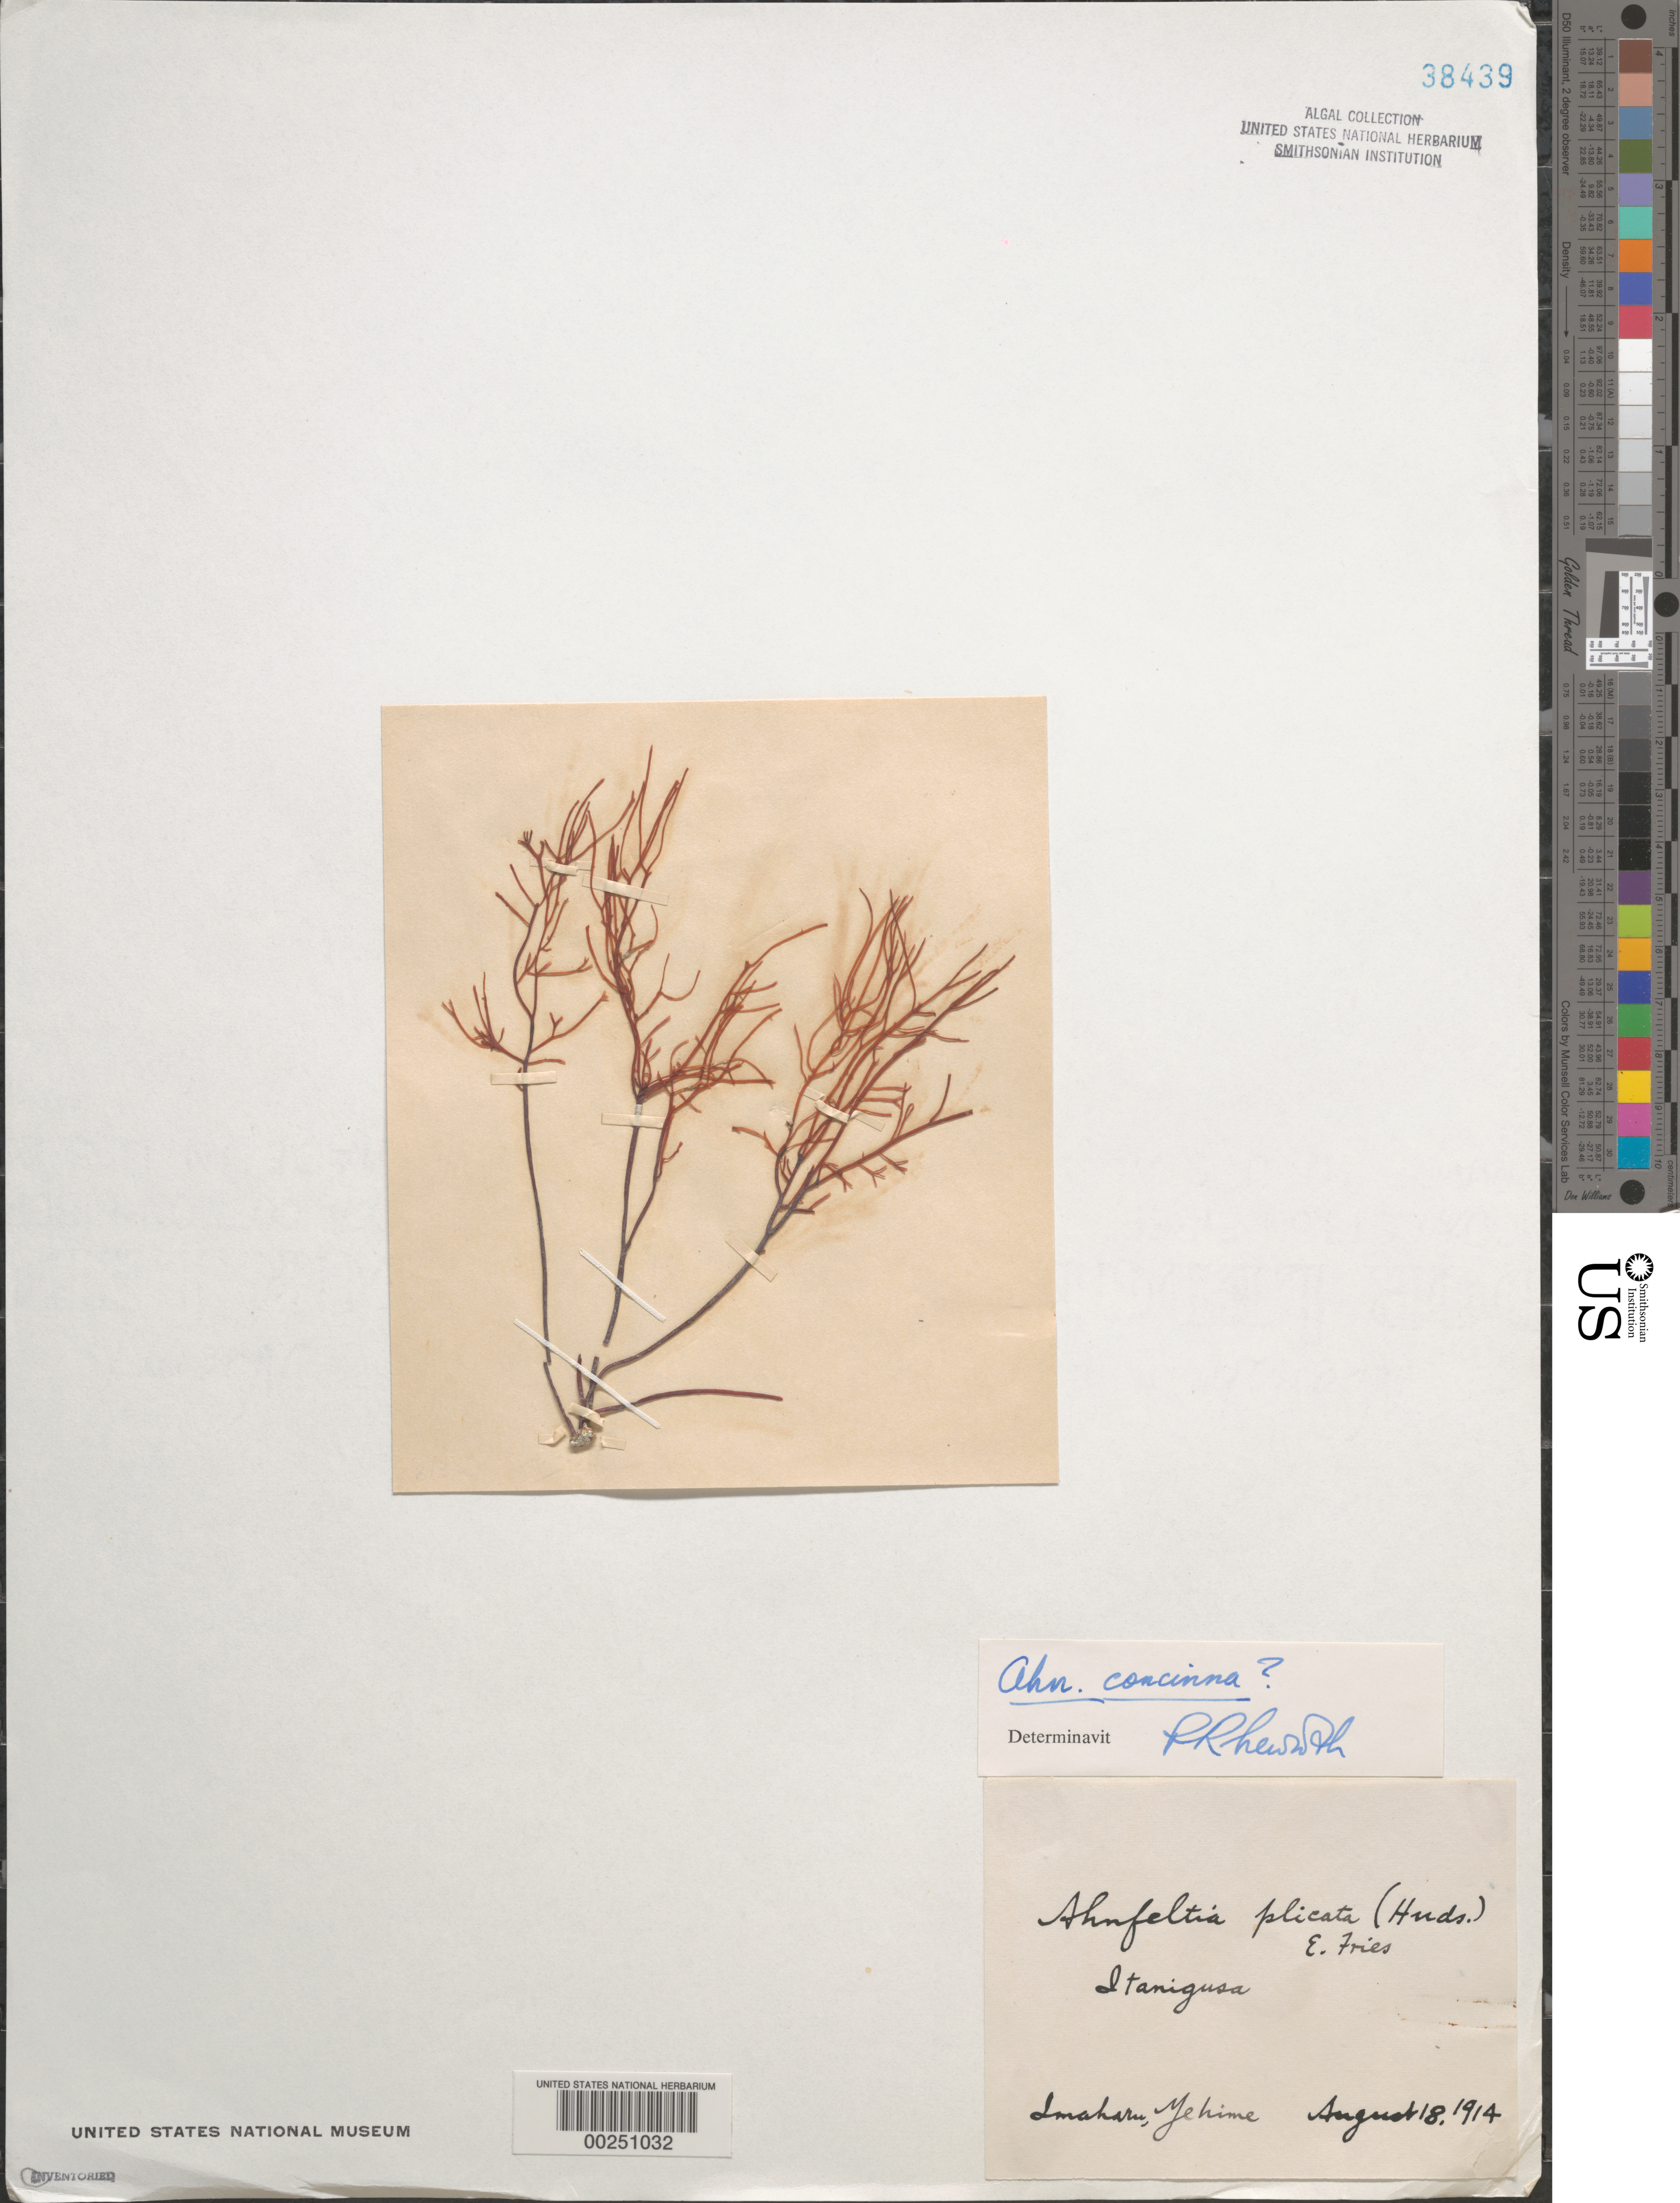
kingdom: Plantae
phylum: Rhodophyta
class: Florideophyceae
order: Gigartinales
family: Phyllophoraceae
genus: Gymnogongrus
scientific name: Gymnogongrus durvillei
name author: (Bory) M.S.Calderon & S.M. Boo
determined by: Algae name updating Project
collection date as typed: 18 Aug 1914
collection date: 1914-08-18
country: Japan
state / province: Ehime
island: Shikoku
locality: Imaharu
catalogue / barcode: US 38439